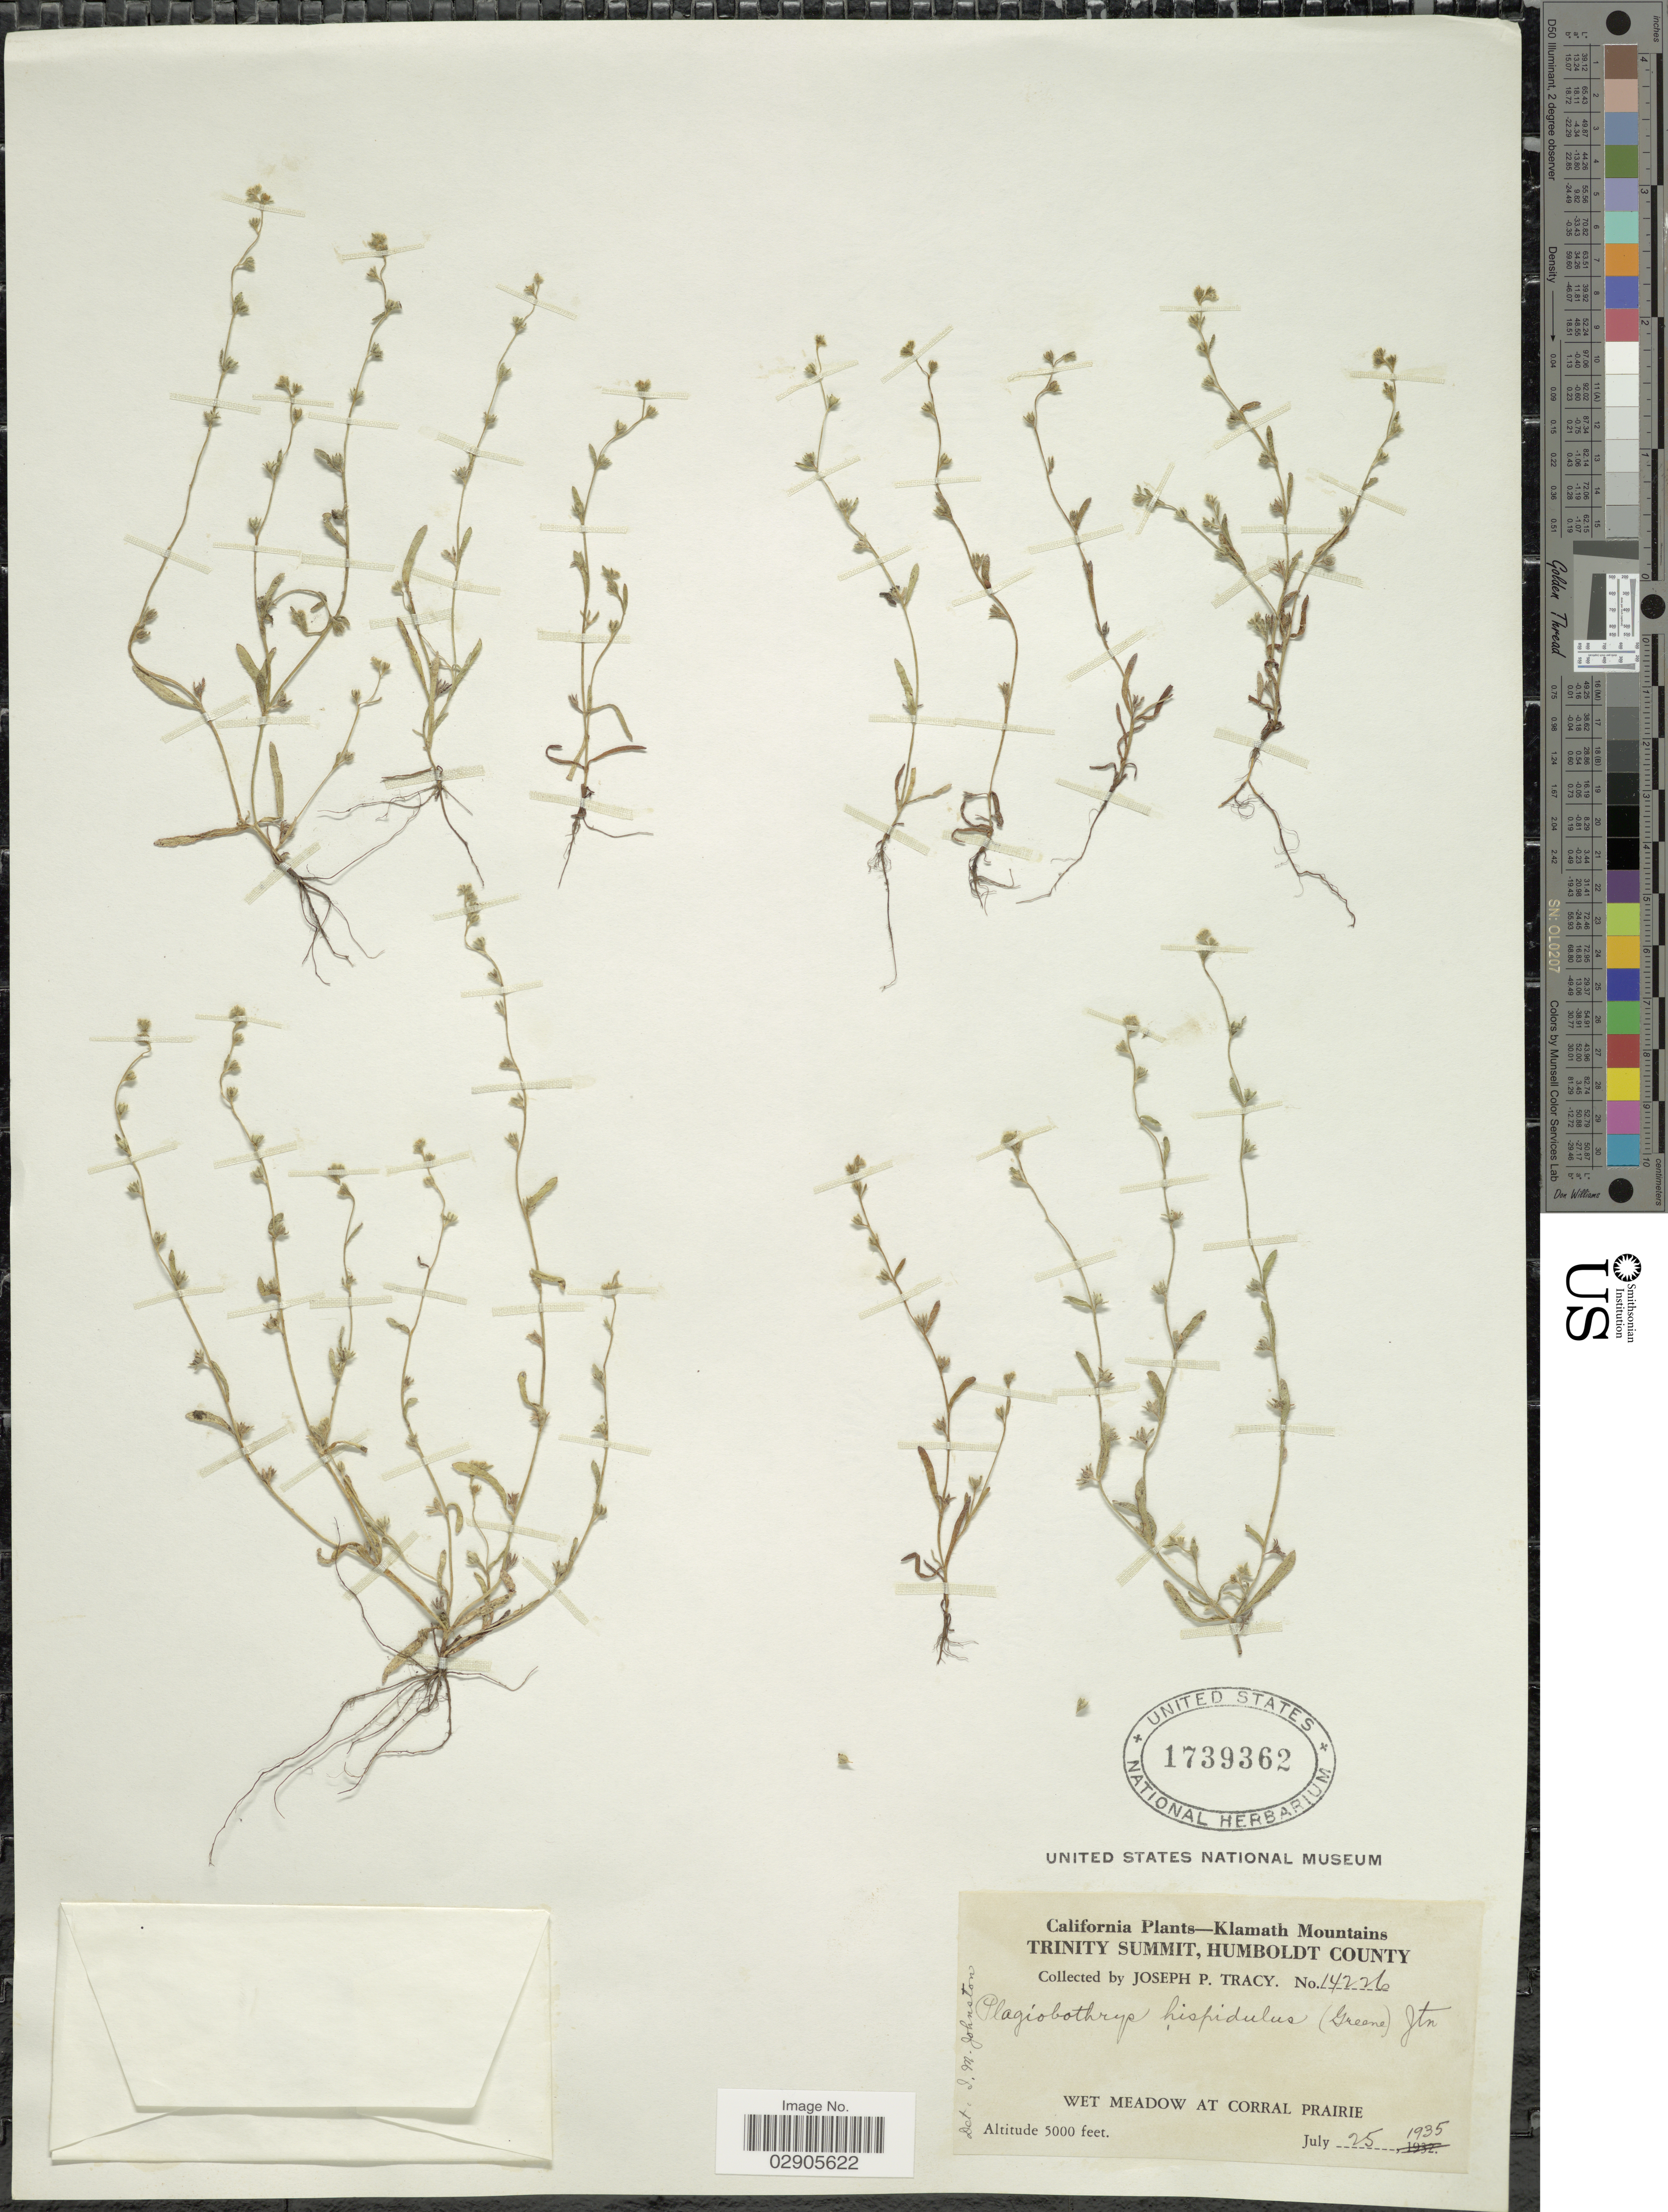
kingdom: Plantae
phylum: Tracheophyta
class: Magnoliopsida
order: Boraginales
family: Boraginaceae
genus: Plagiobothrys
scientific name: Plagiobothrys hispidulus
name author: (Greene) I.M. Johnst.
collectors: J. Tracy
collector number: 14226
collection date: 1935-07-25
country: United States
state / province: California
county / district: Humboldt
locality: Klamath Mountains. Trinity Summit, Humboldt County. Wet Meadow at Corral Prairie.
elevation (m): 1524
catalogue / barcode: US 1739362